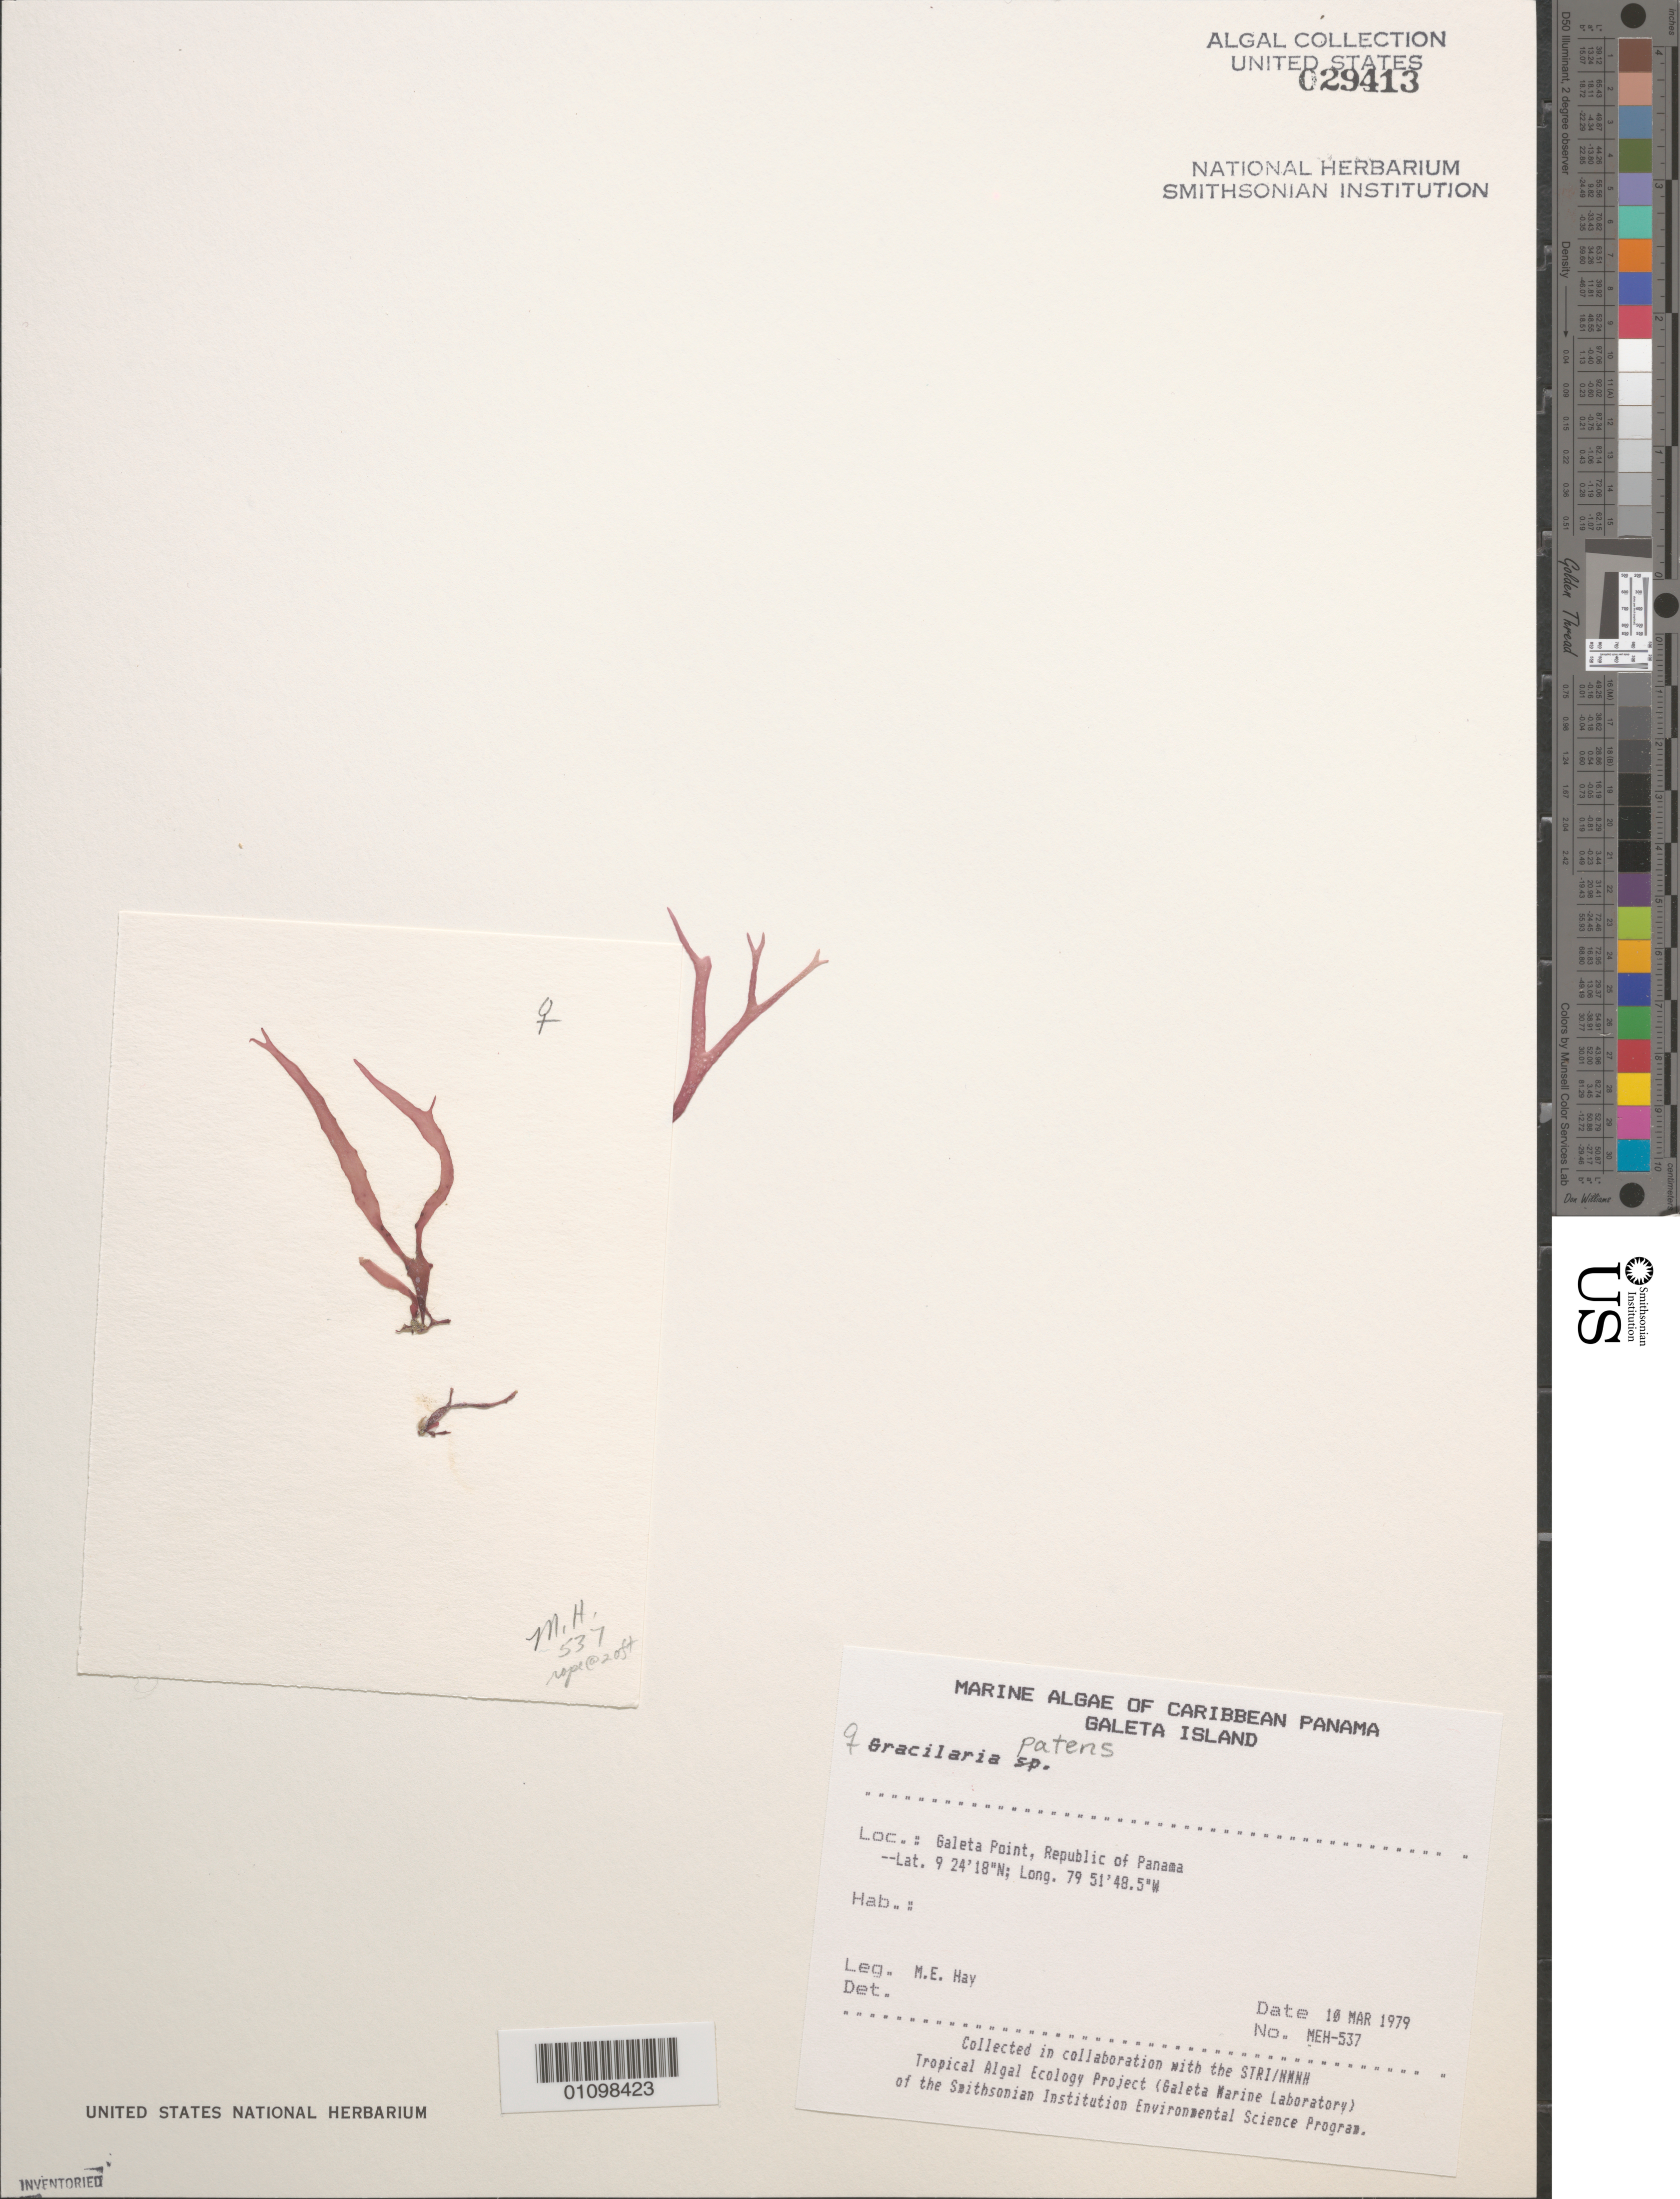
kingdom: Plantae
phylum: Rhodophyta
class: Florideophyceae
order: Gracilariales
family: Gracilariaceae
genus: Gracilaria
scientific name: Gracilaria patens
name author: P. Crouan & H. Crouan in Schramm & Maze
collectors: M. E. Hay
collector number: MEH-537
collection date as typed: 10 Mar 1979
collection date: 1979-03-10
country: Panama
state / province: Colón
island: Galeta Island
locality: Galeta Point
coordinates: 9 24'18"N, 79 51'48.5"W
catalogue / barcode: US 29413